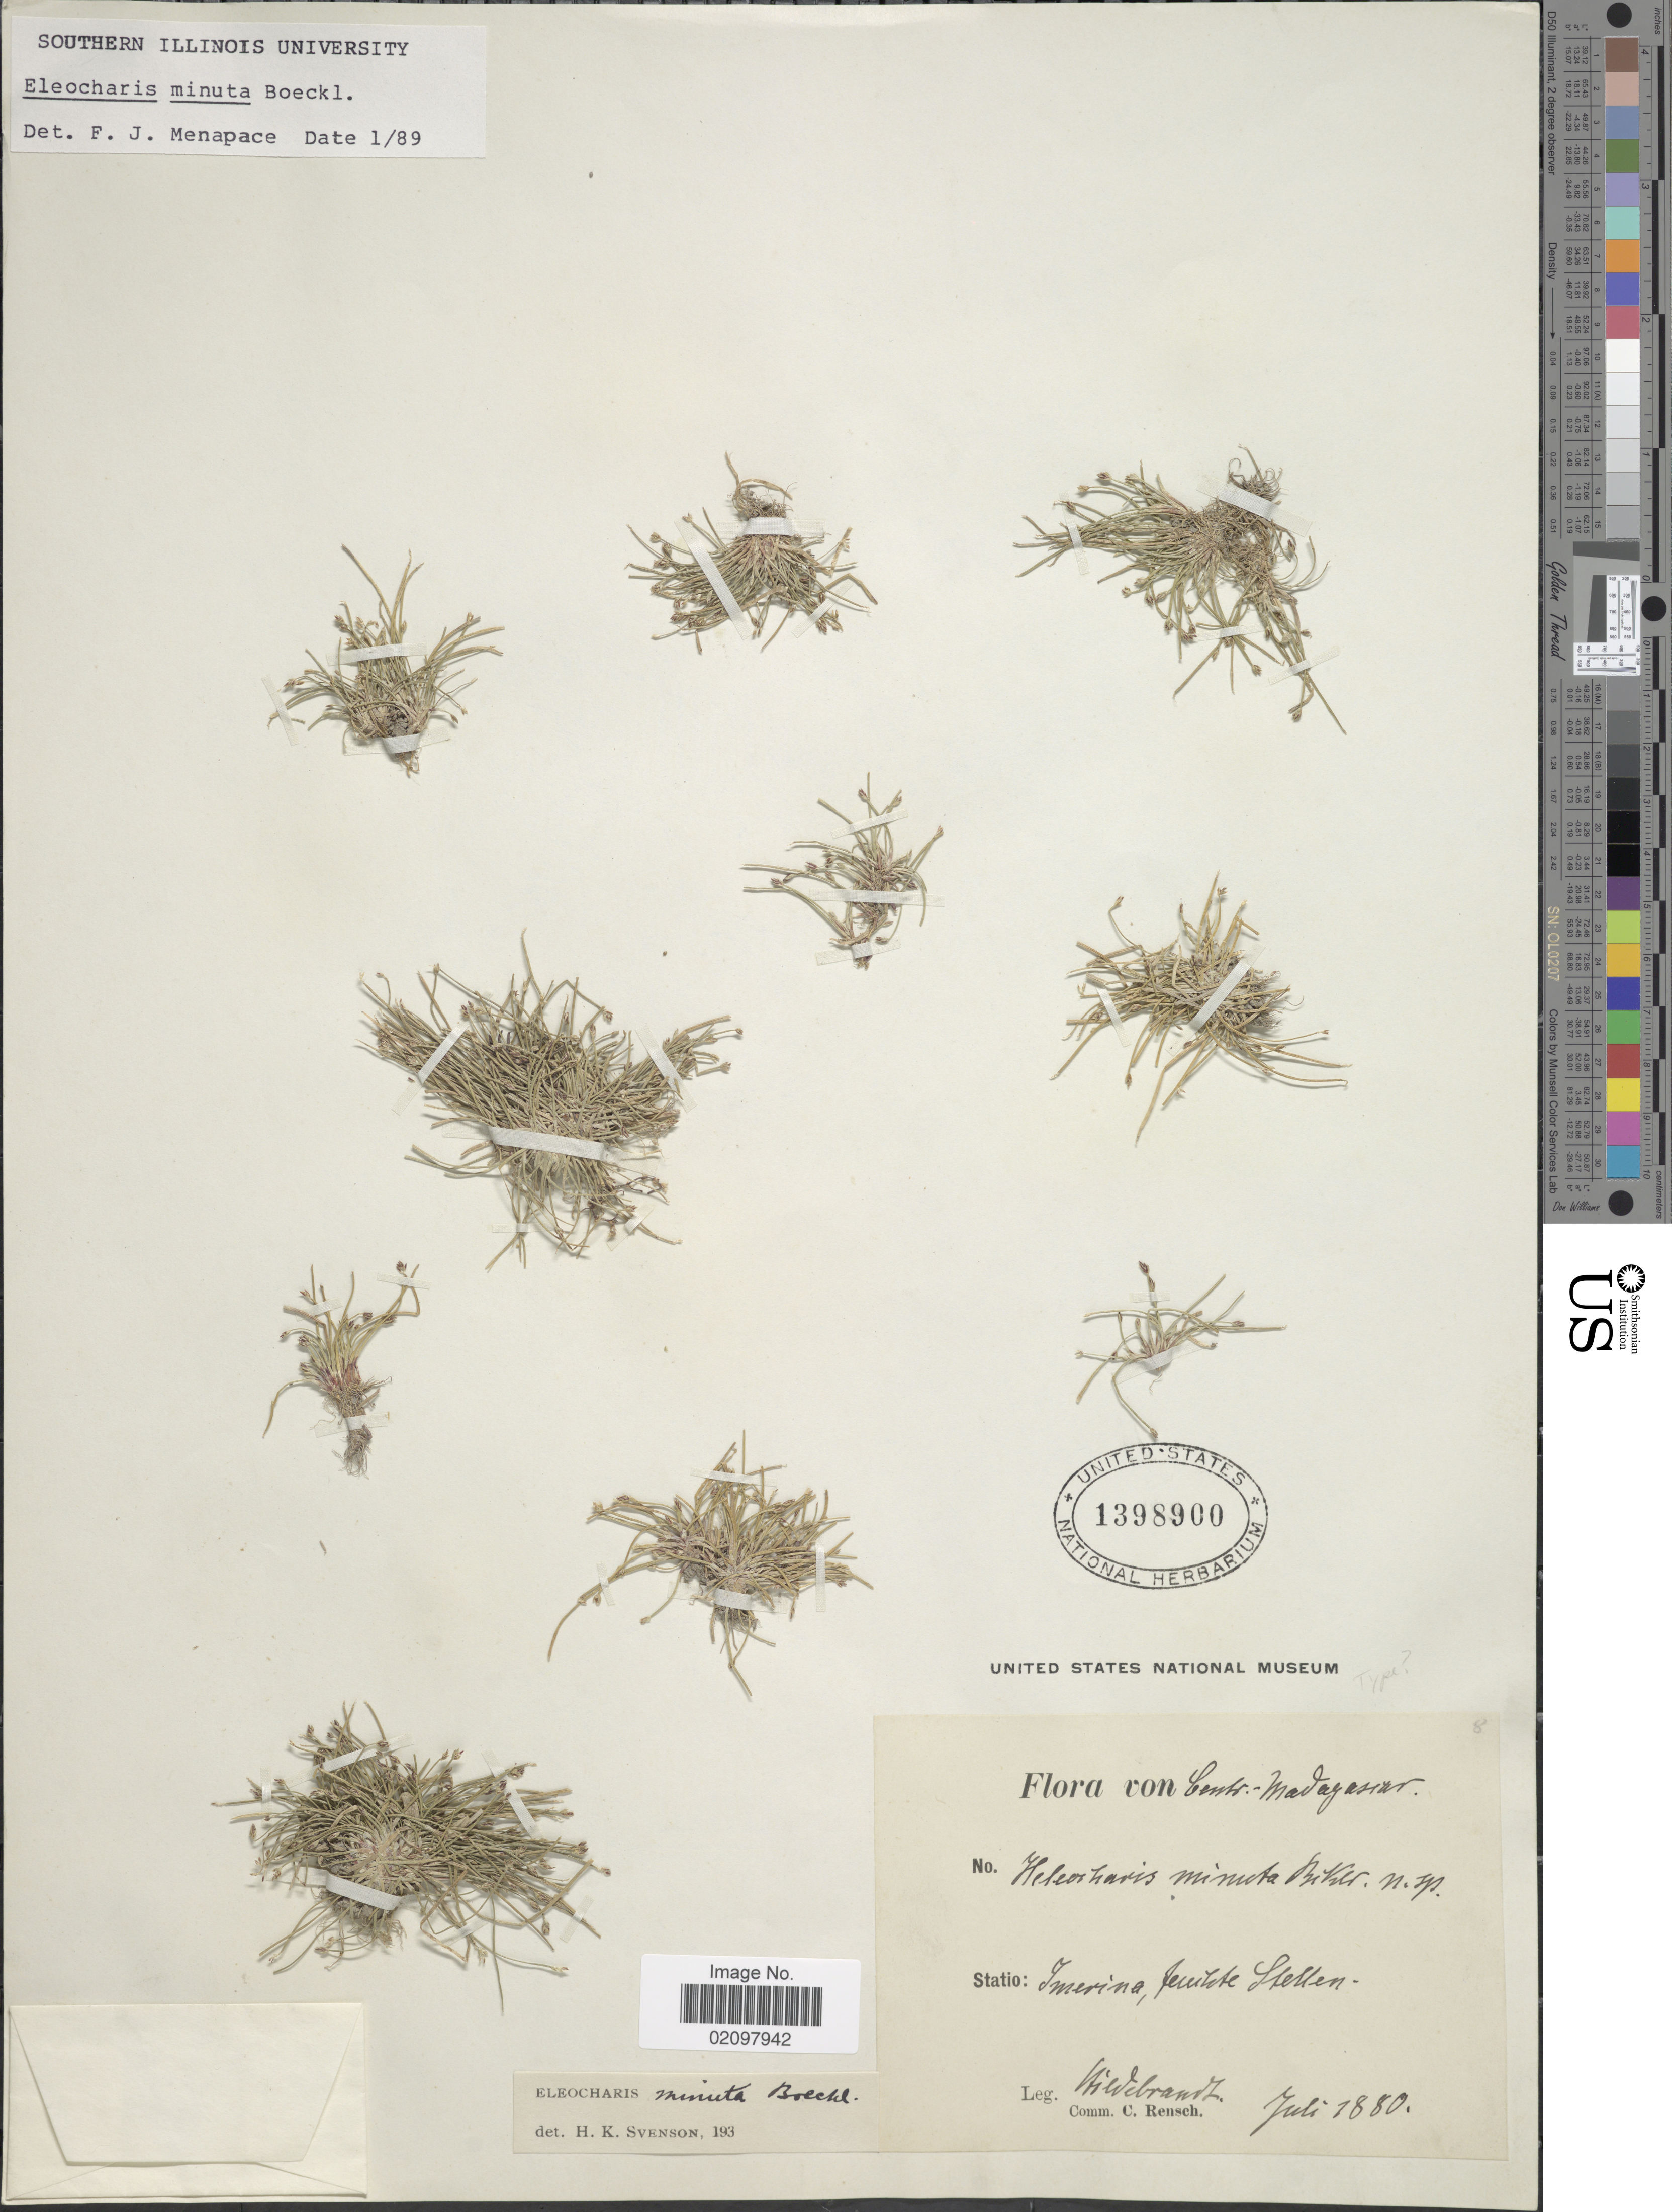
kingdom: Plantae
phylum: Tracheophyta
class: Liliopsida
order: Poales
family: Cyperaceae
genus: Eleocharis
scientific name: Eleocharis minuta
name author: Boeckeler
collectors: J. Hildebrandt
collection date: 1880-07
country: Madagascar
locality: Centr-Madagascar, Imerina, feuchte Stellen.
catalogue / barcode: US 1398900